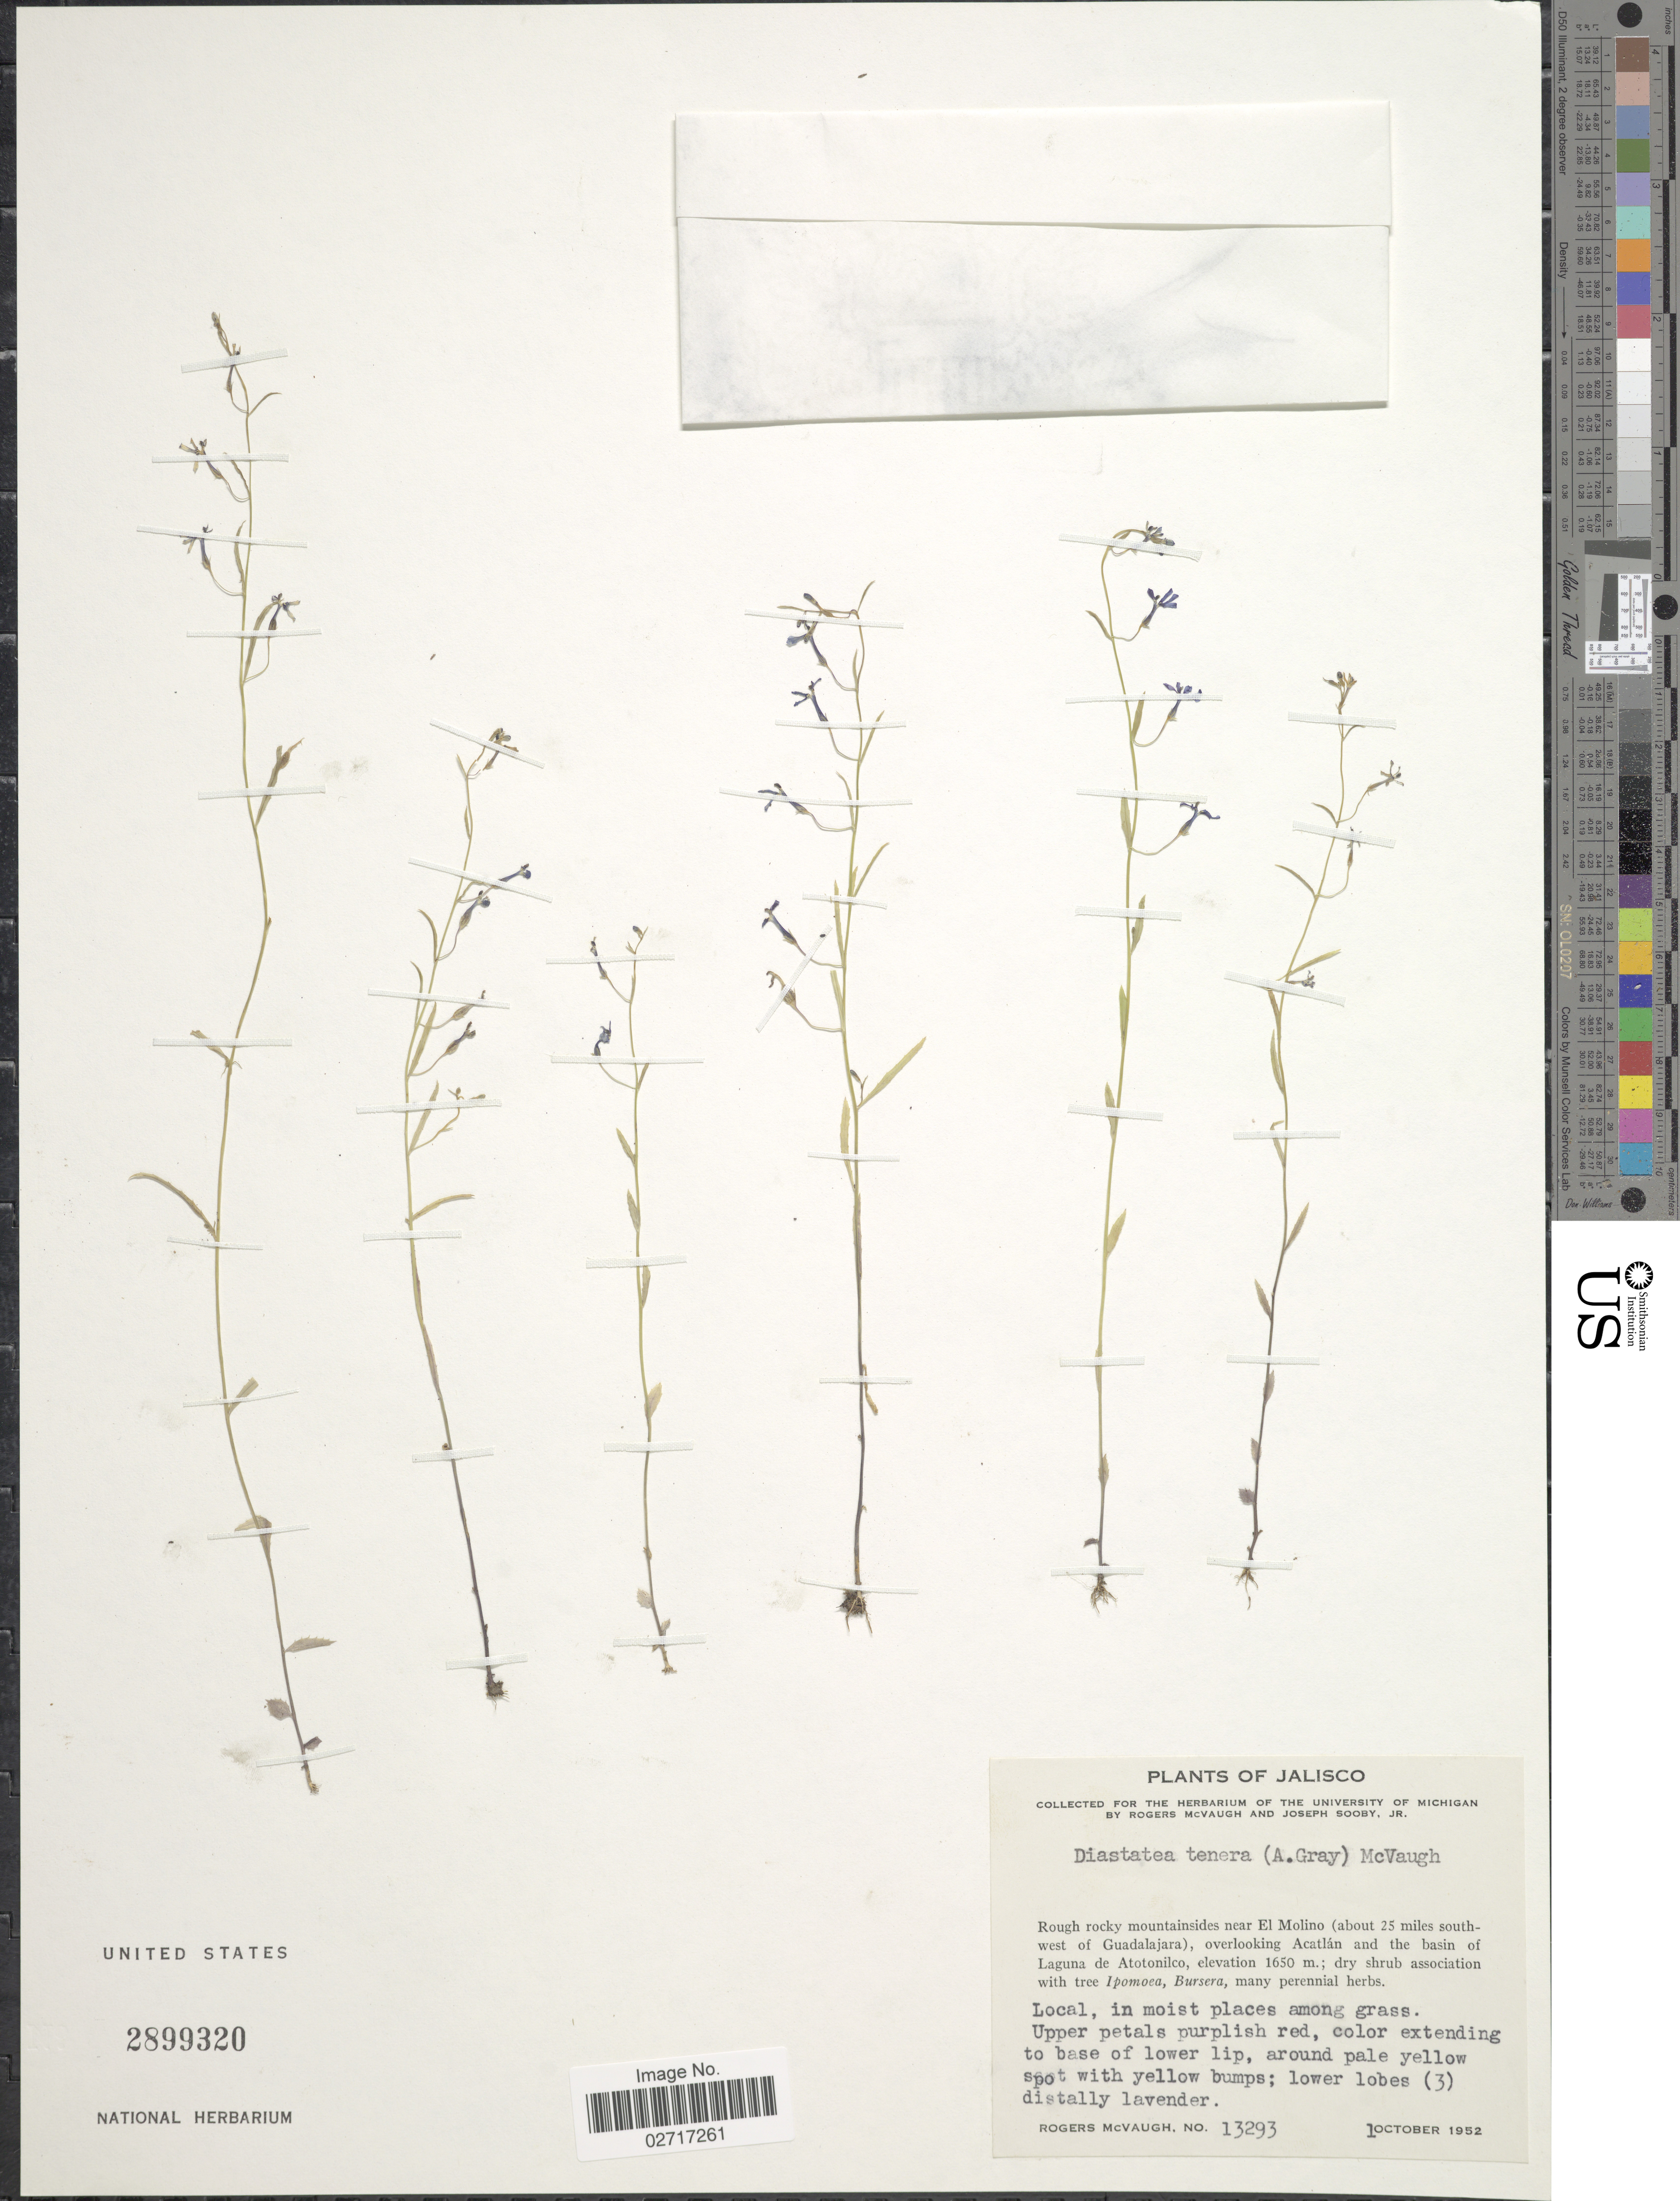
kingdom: Plantae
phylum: Tracheophyta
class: Magnoliopsida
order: Asterales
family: Campanulaceae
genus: Diastatea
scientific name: Diastatea tenera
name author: (A. Gray) McVaugh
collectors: R. McVaugh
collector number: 13293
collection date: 1952-10-01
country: Mexico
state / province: Jalisco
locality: Rough rocky mountainsides near El Molino (about 25 miles south-west of Guadalajara), overlooking Acatlan and the basin of Laguna de Atotomilco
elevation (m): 1650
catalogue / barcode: US 2899320